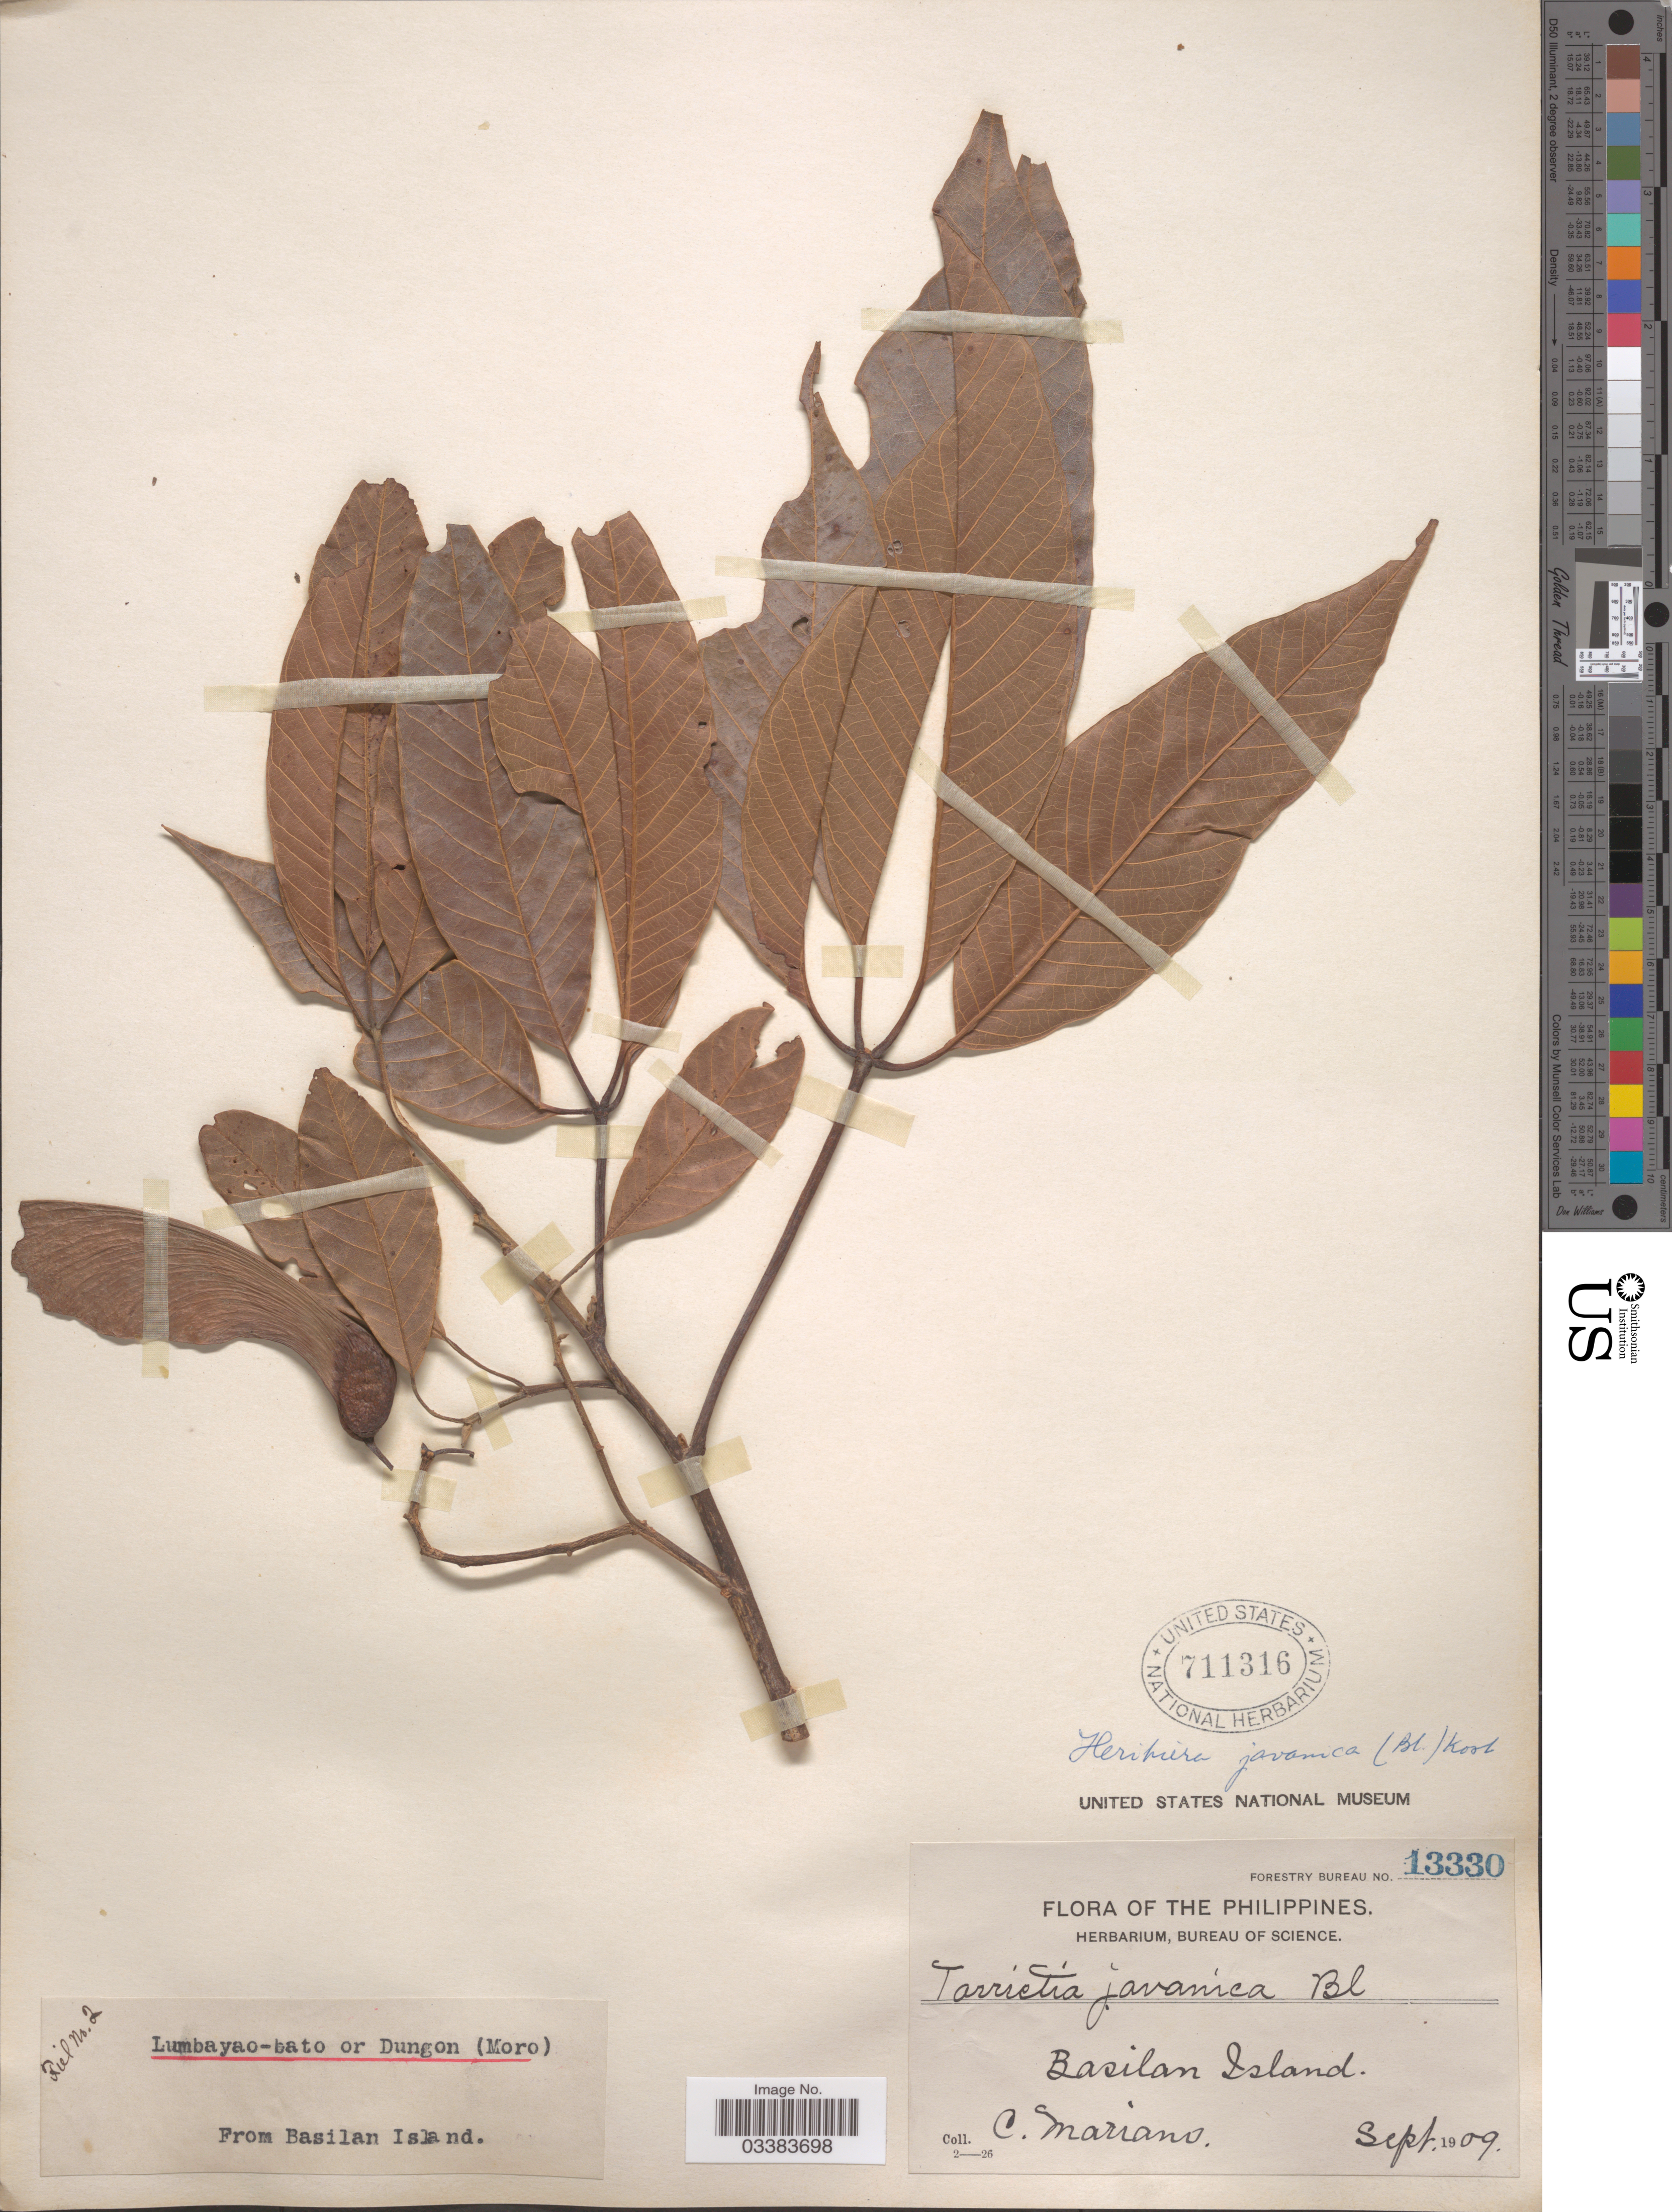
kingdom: Plantae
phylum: Tracheophyta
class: Magnoliopsida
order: Malvales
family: Malvaceae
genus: Heritiera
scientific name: Heritiera javanica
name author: (Blume) Kosterm.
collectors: C. Mariano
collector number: Forestry Bureau 13330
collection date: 1909-09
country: Philippines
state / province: Muslim Mindanao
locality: Basilan Island.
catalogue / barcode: US 711316